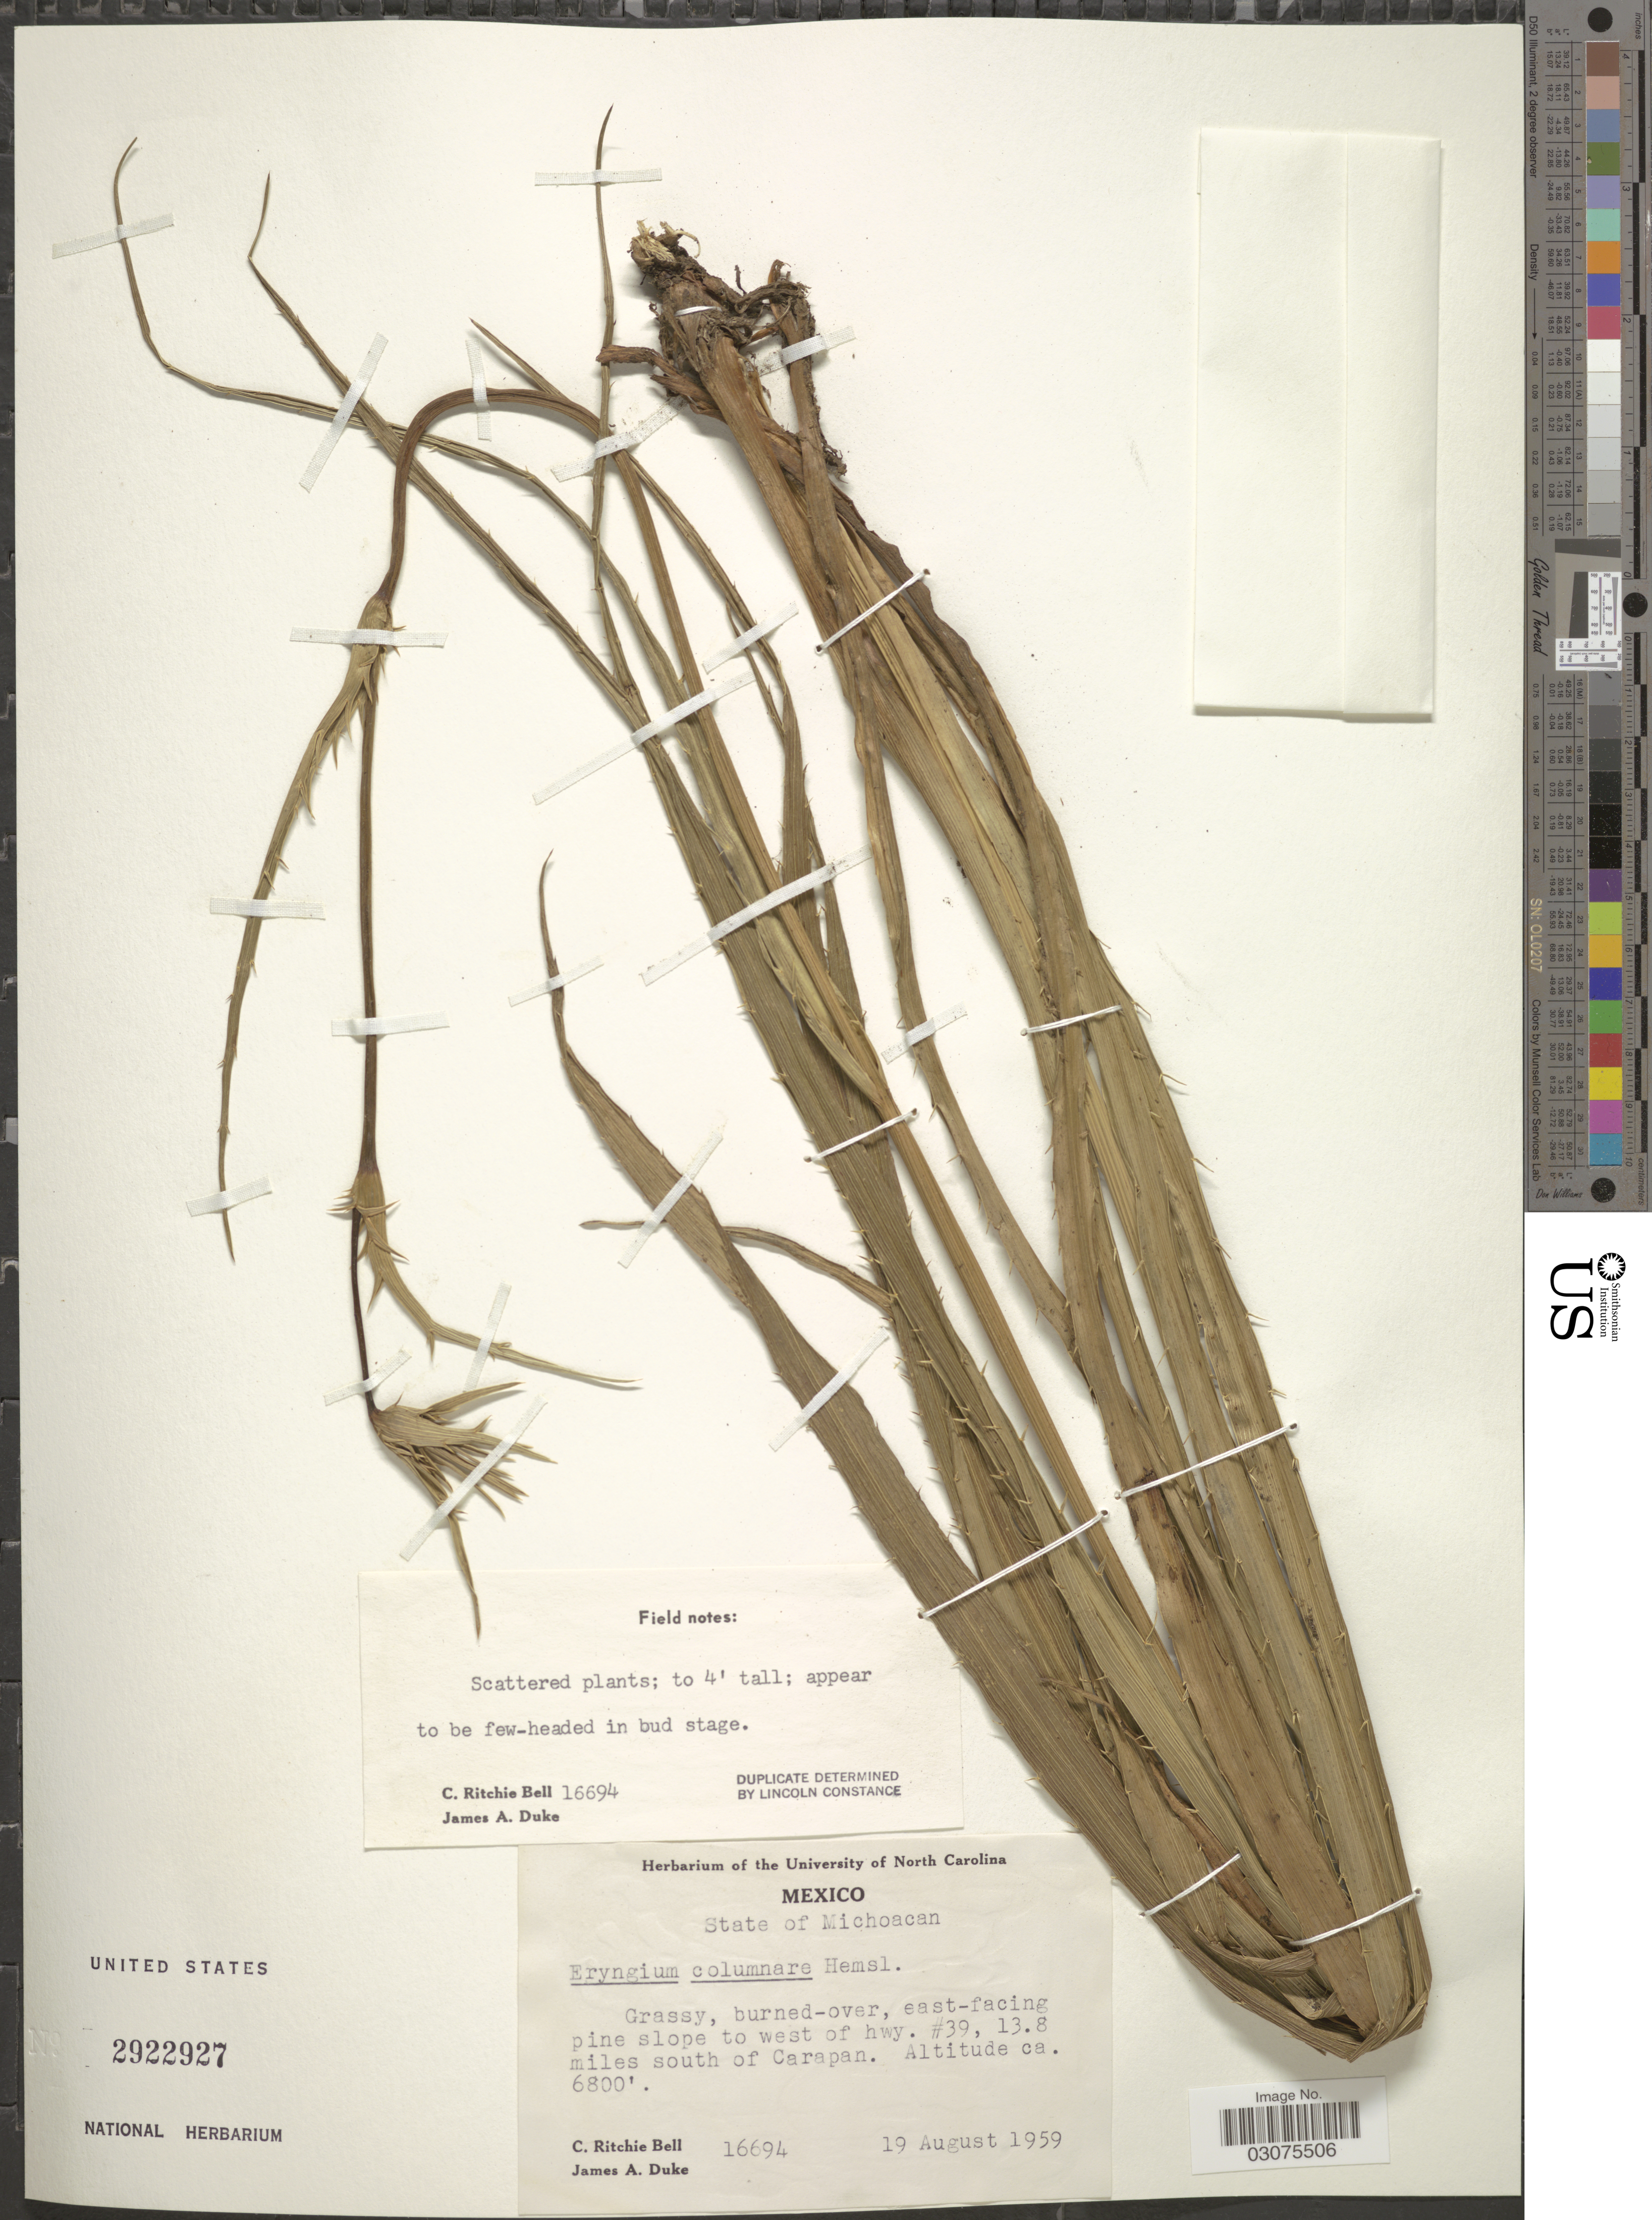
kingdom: Plantae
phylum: Tracheophyta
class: Magnoliopsida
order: Apiales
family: Apiaceae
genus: Eryngium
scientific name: Eryngium columnare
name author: Hemsl.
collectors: C. R. Bell & J. A. Duke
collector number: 16694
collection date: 1959-08-19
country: Mexico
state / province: Michoacán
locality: Grassy, burned-over, east-facing pine slope to west of hwy. #39, 13.8 miles south of Carapan.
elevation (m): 2073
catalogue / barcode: US 2922927